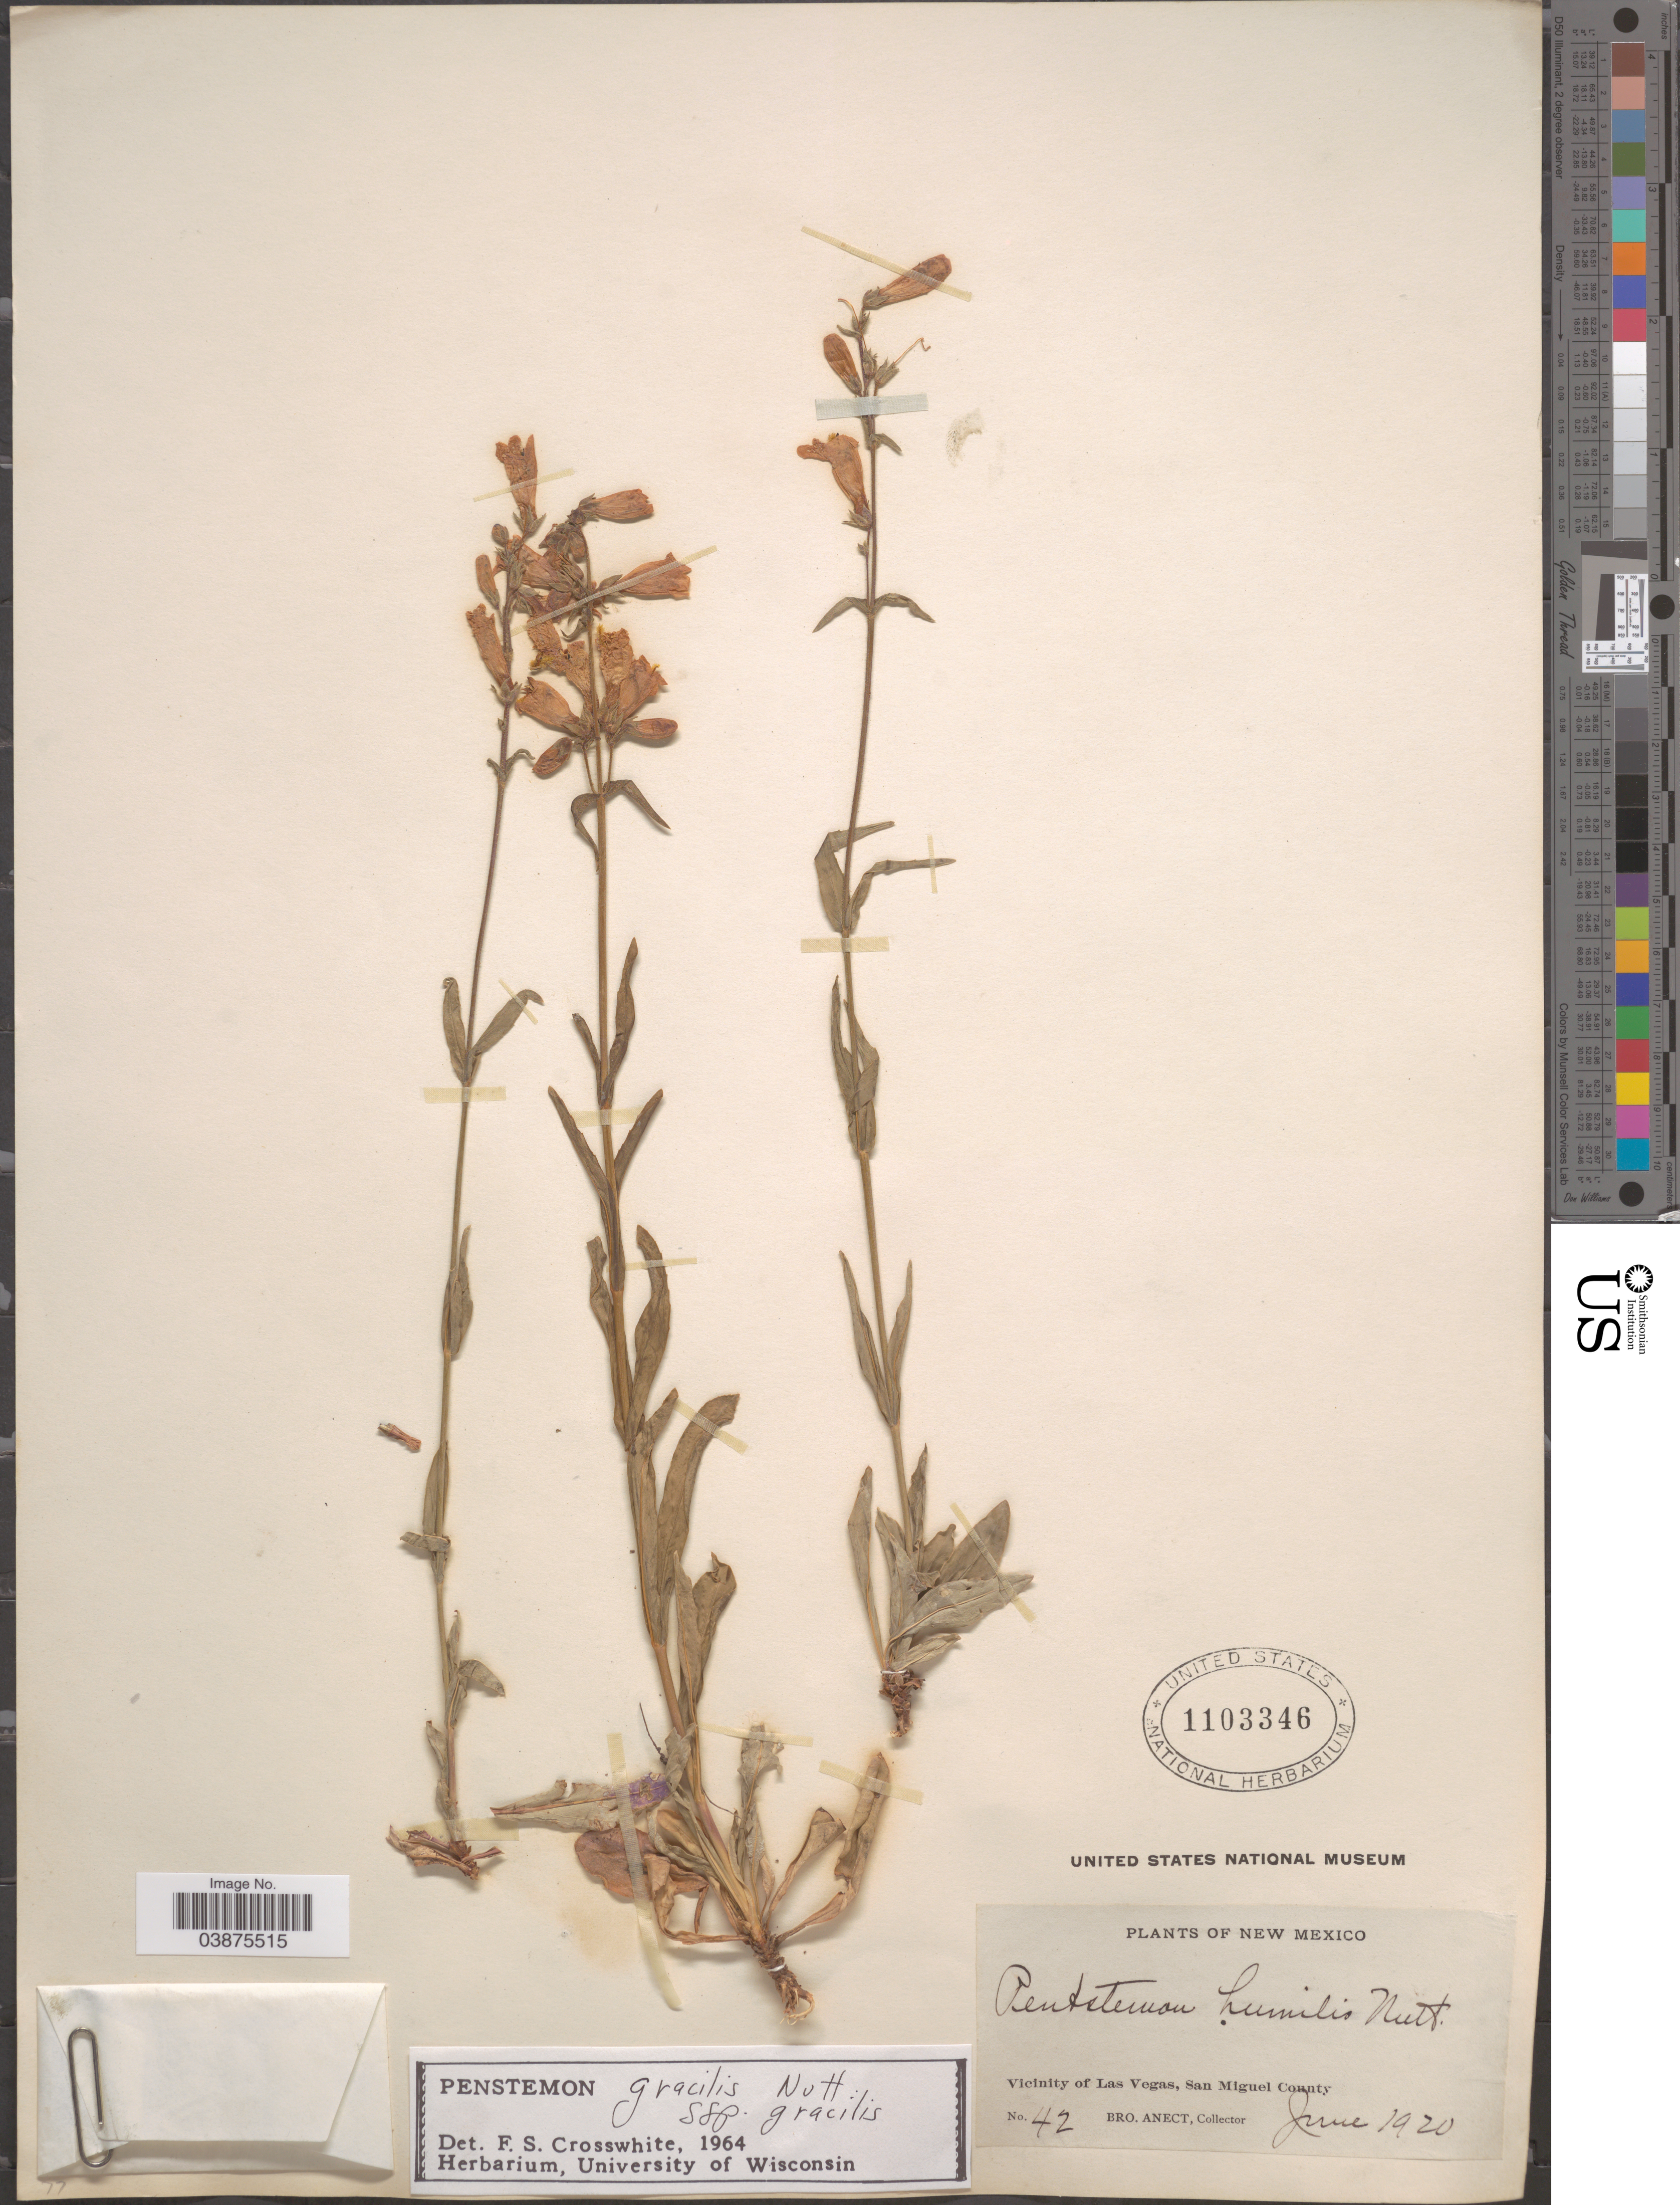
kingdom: Plantae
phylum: Tracheophyta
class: Magnoliopsida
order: Lamiales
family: Plantaginaceae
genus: Penstemon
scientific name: Penstemon gracilis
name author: Nutt.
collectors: B. Anect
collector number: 42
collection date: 1920-06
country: United States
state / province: New Mexico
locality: Vicinity of Las Vegas, San Miguel County.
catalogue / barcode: US 1103346